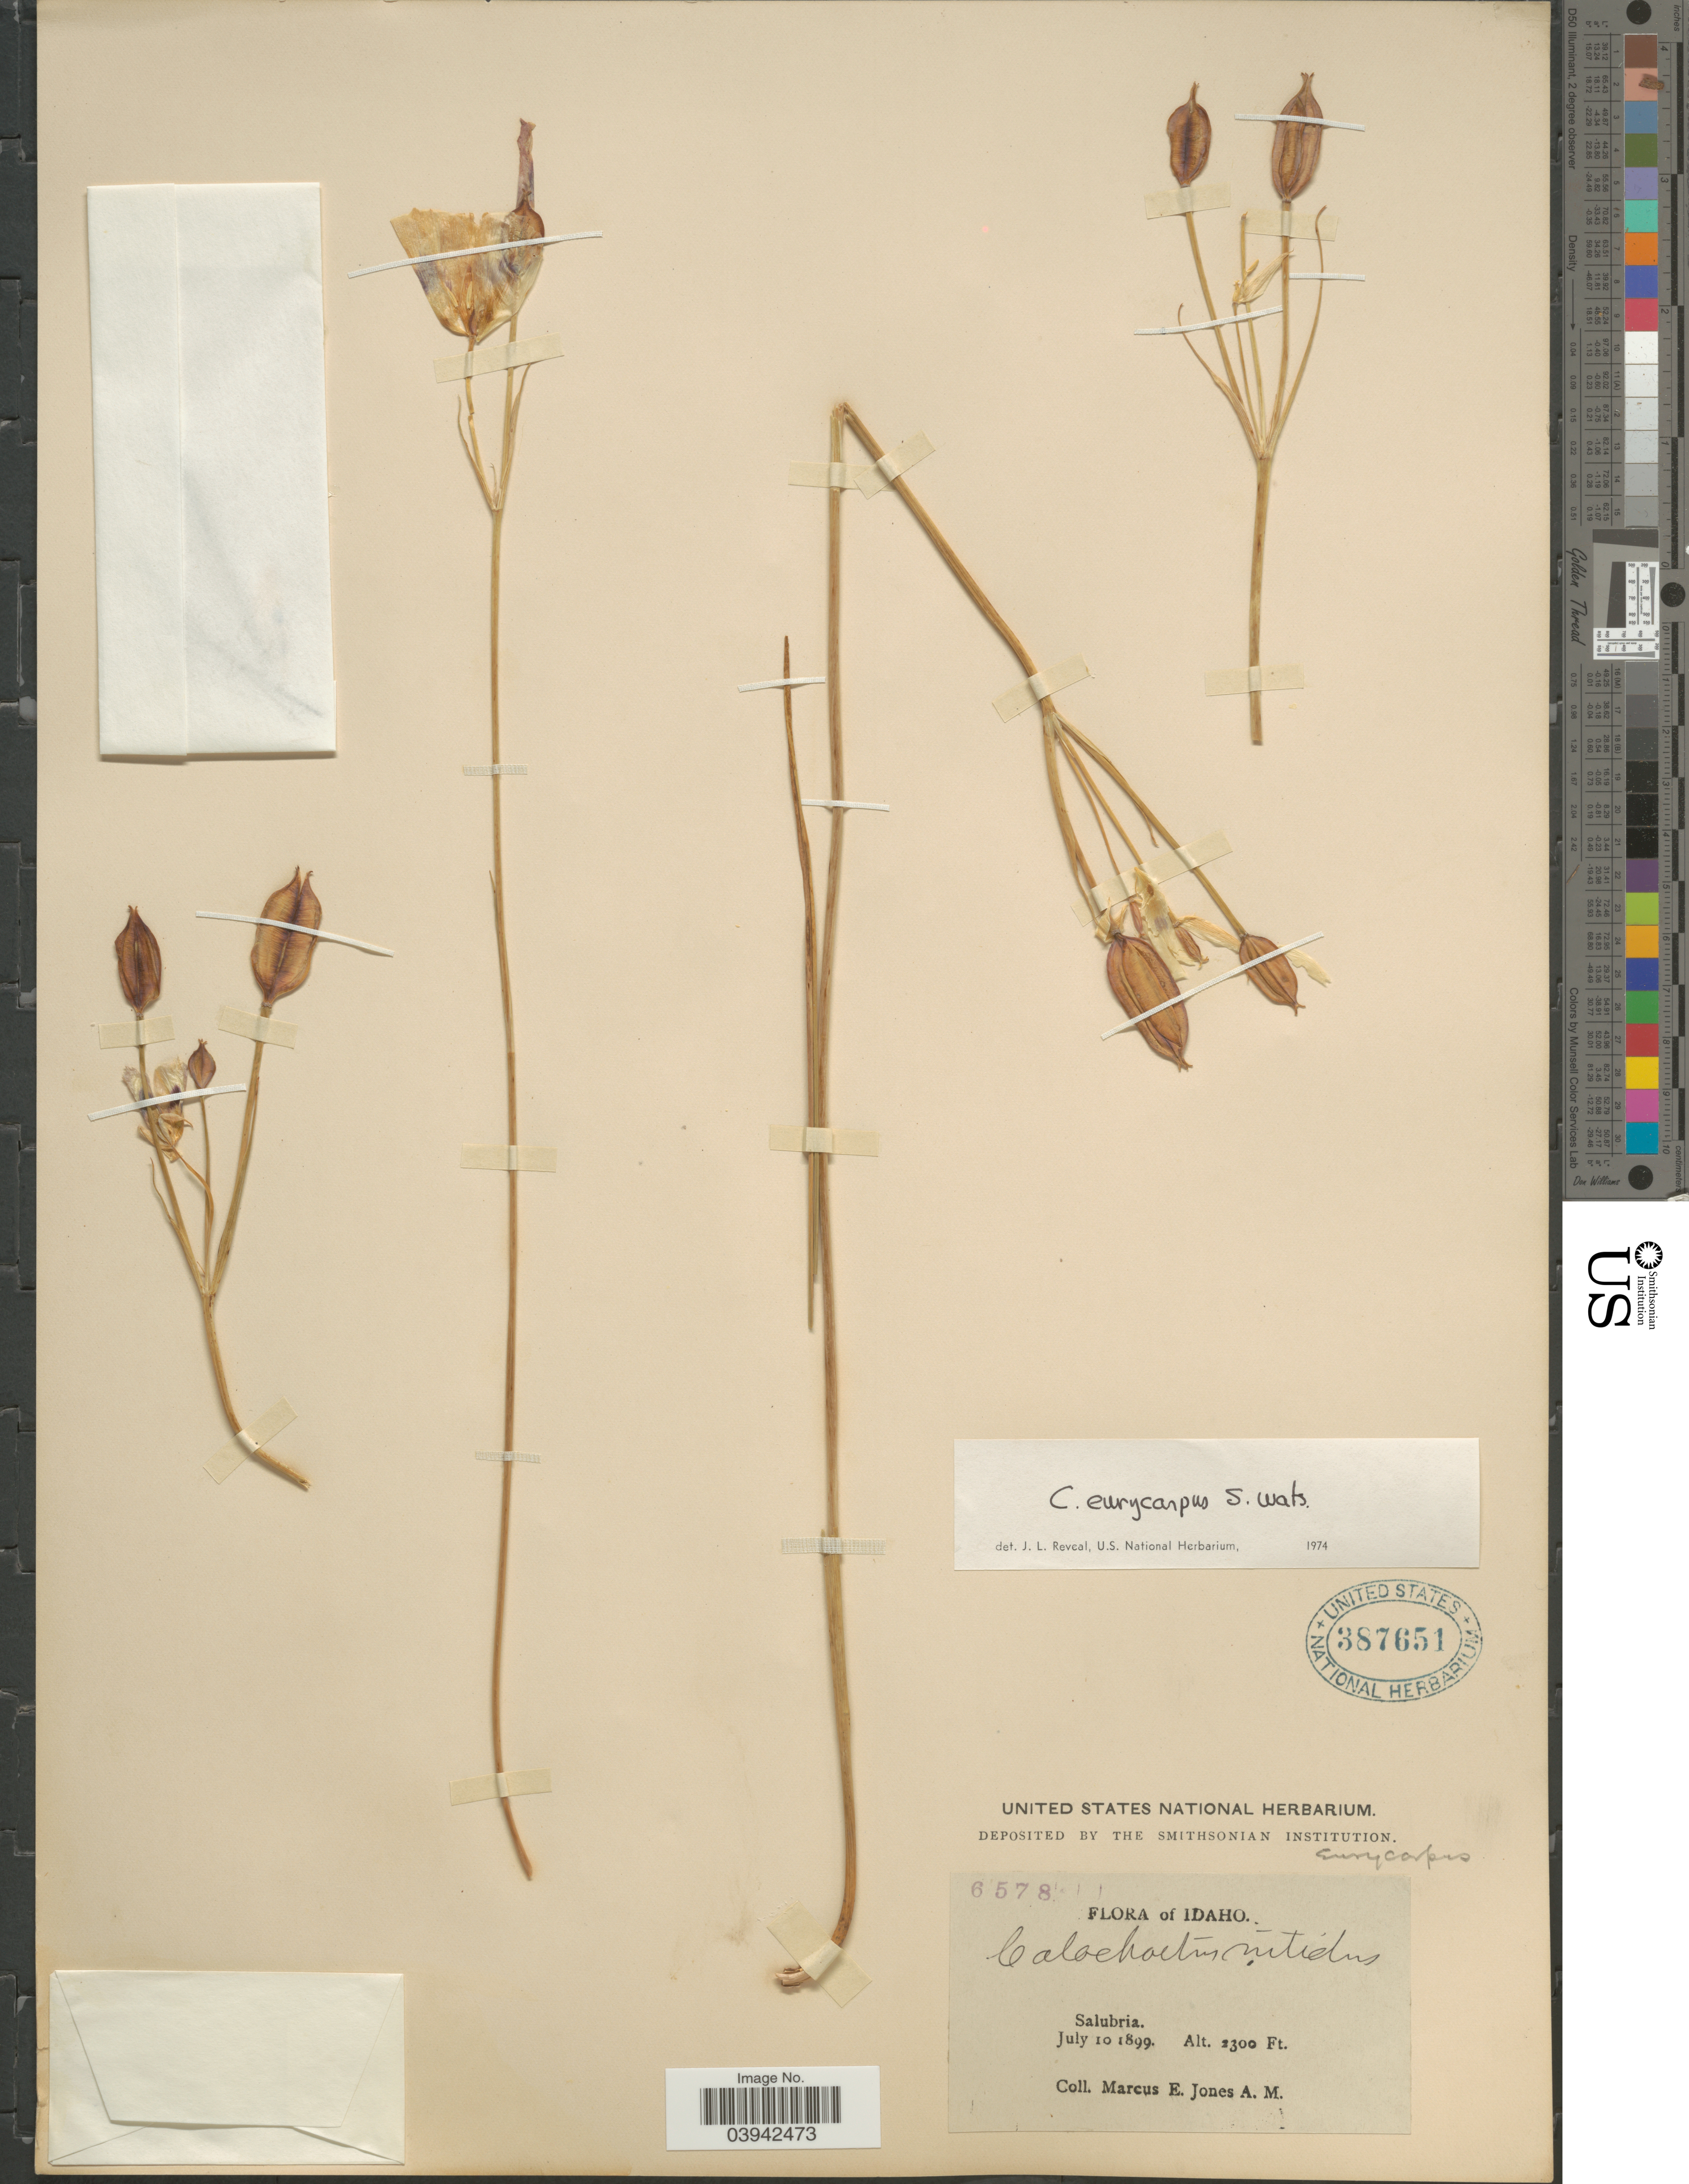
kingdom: Plantae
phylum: Tracheophyta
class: Liliopsida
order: Liliales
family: Liliaceae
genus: Calochortus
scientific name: Calochortus eurycarpus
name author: S. Watson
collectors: M. E. Jones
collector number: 6578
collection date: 1899-07-10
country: United States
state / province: Idaho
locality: Salubria.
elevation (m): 701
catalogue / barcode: US 387651